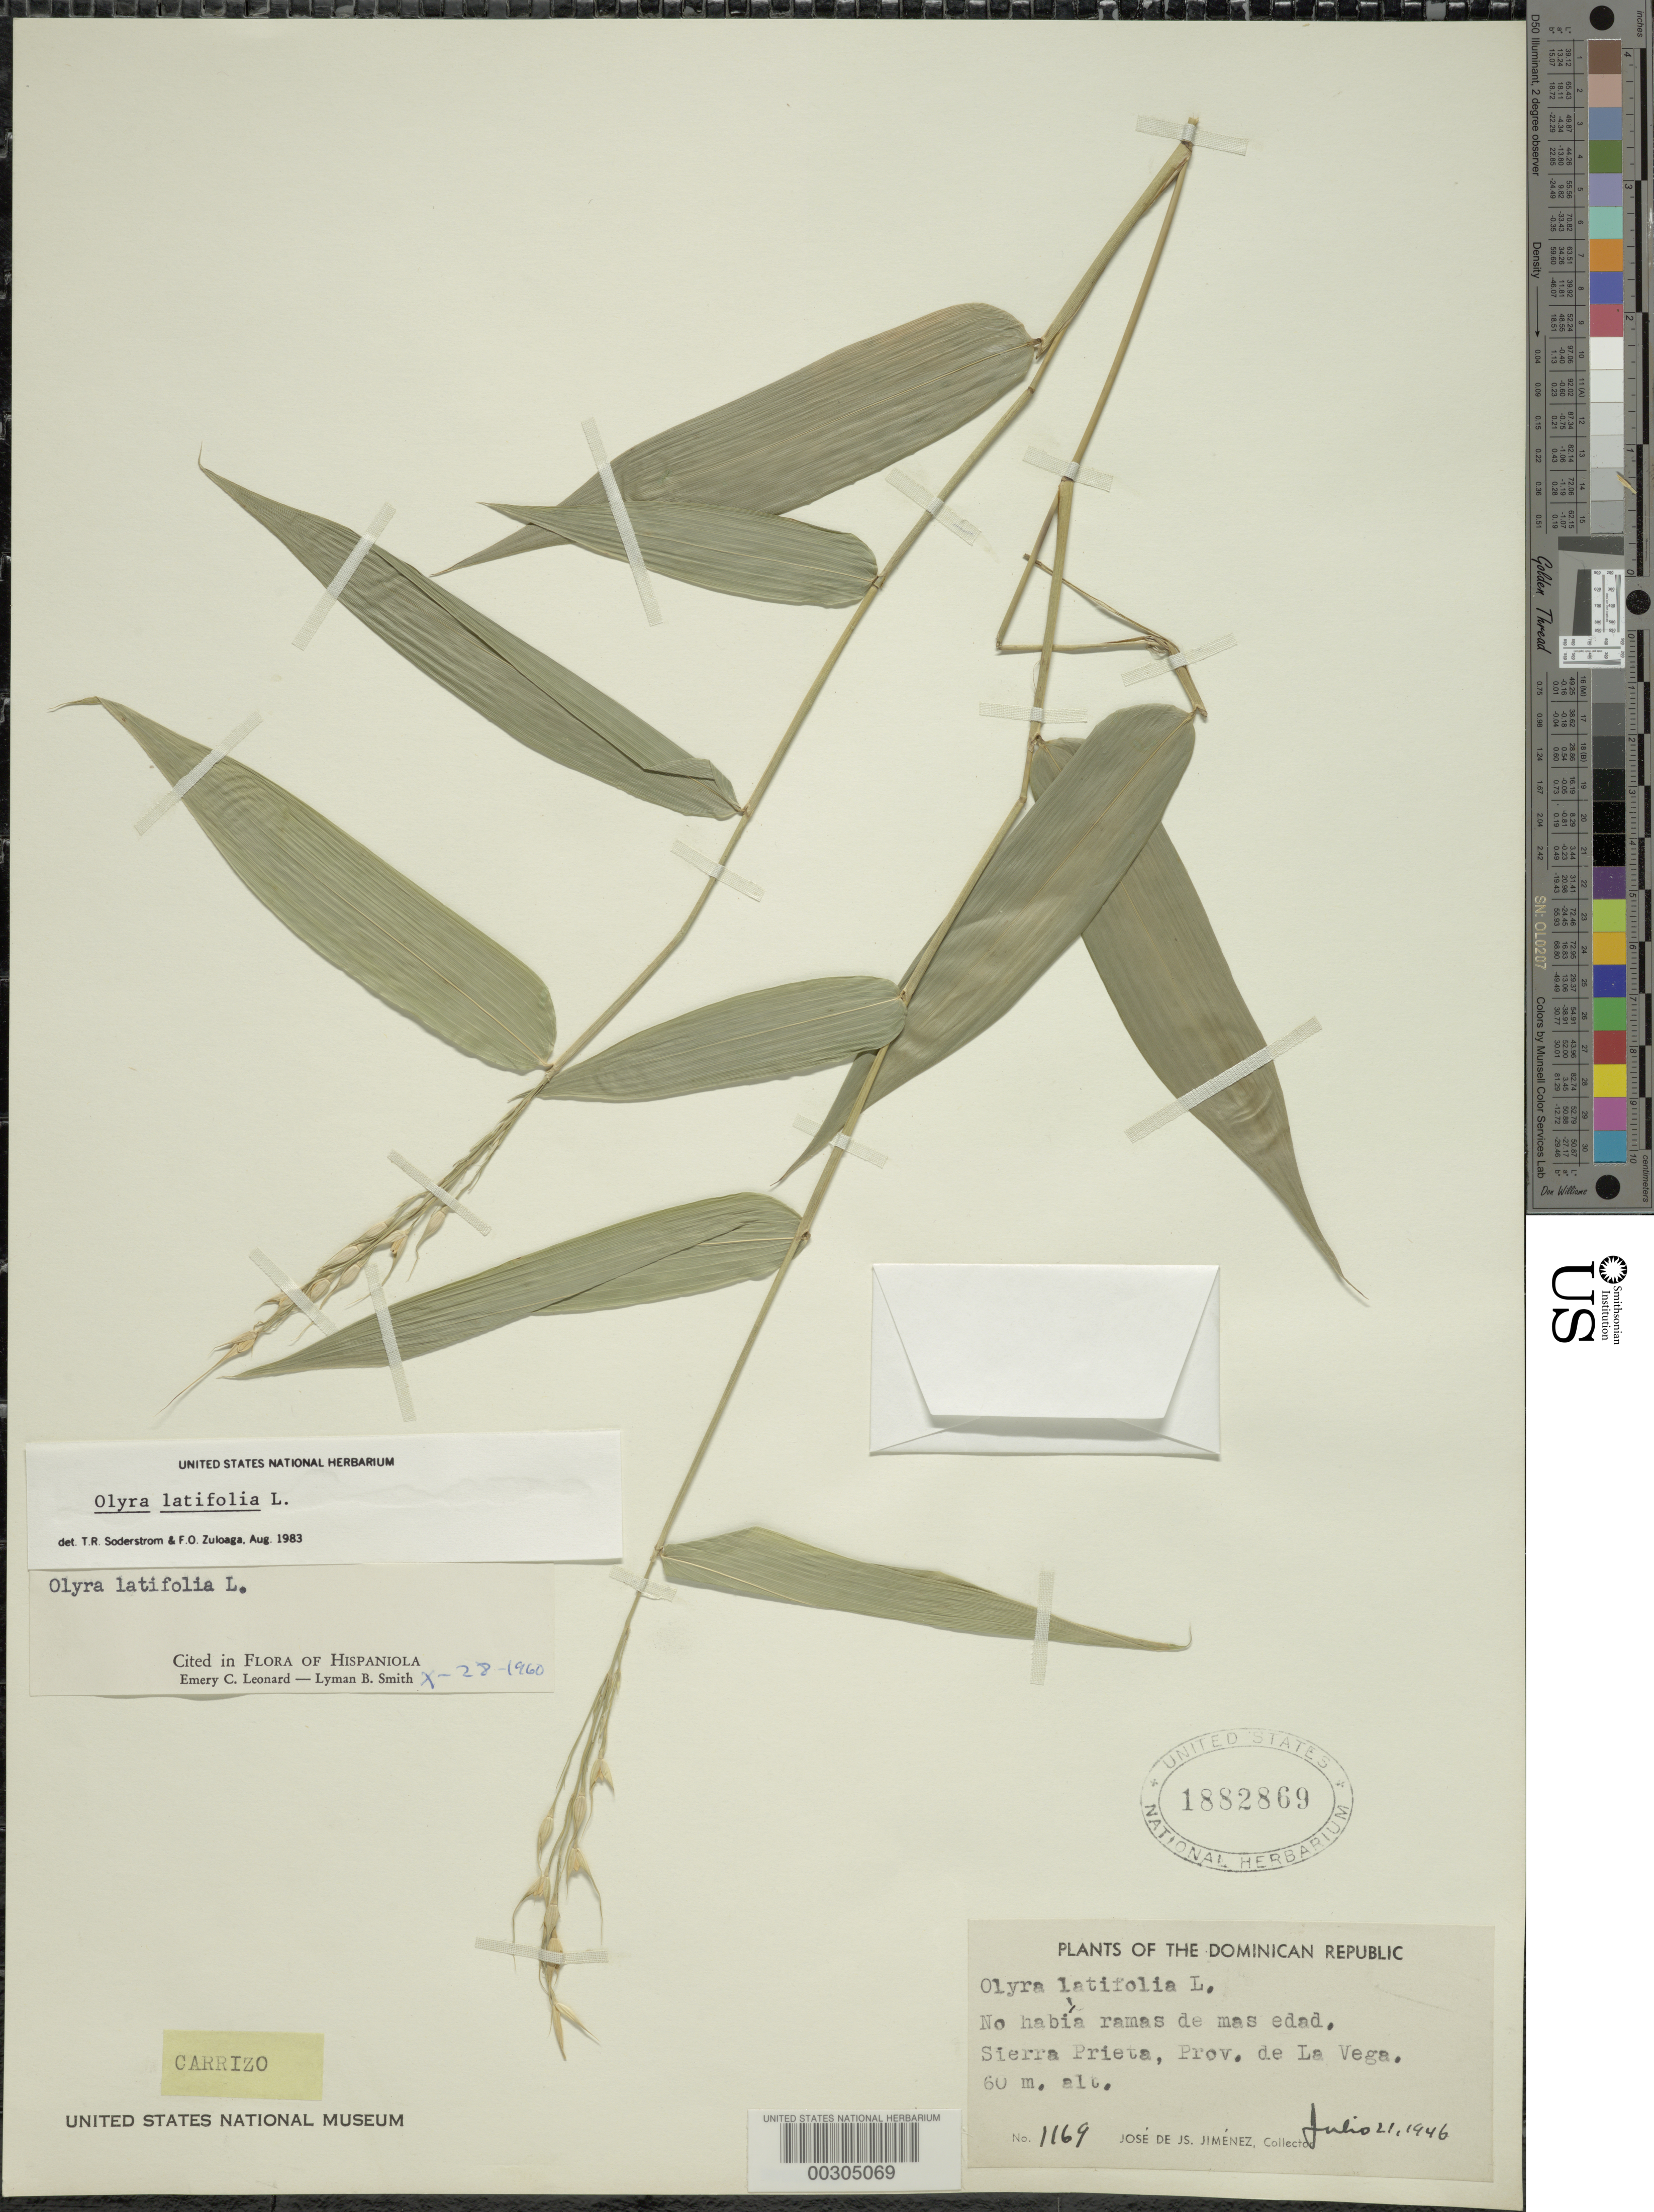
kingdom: Plantae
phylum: Tracheophyta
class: Liliopsida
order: Poales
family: Poaceae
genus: Olyra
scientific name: Olyra latifolia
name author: L.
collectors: J. J. Jiménez Almonte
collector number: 1169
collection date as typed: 21 Jul 1946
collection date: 1946-07-21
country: Dominican Republic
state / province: La Vega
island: Hispaniola Island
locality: Sierra prieta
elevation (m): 60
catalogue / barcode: US 1882869